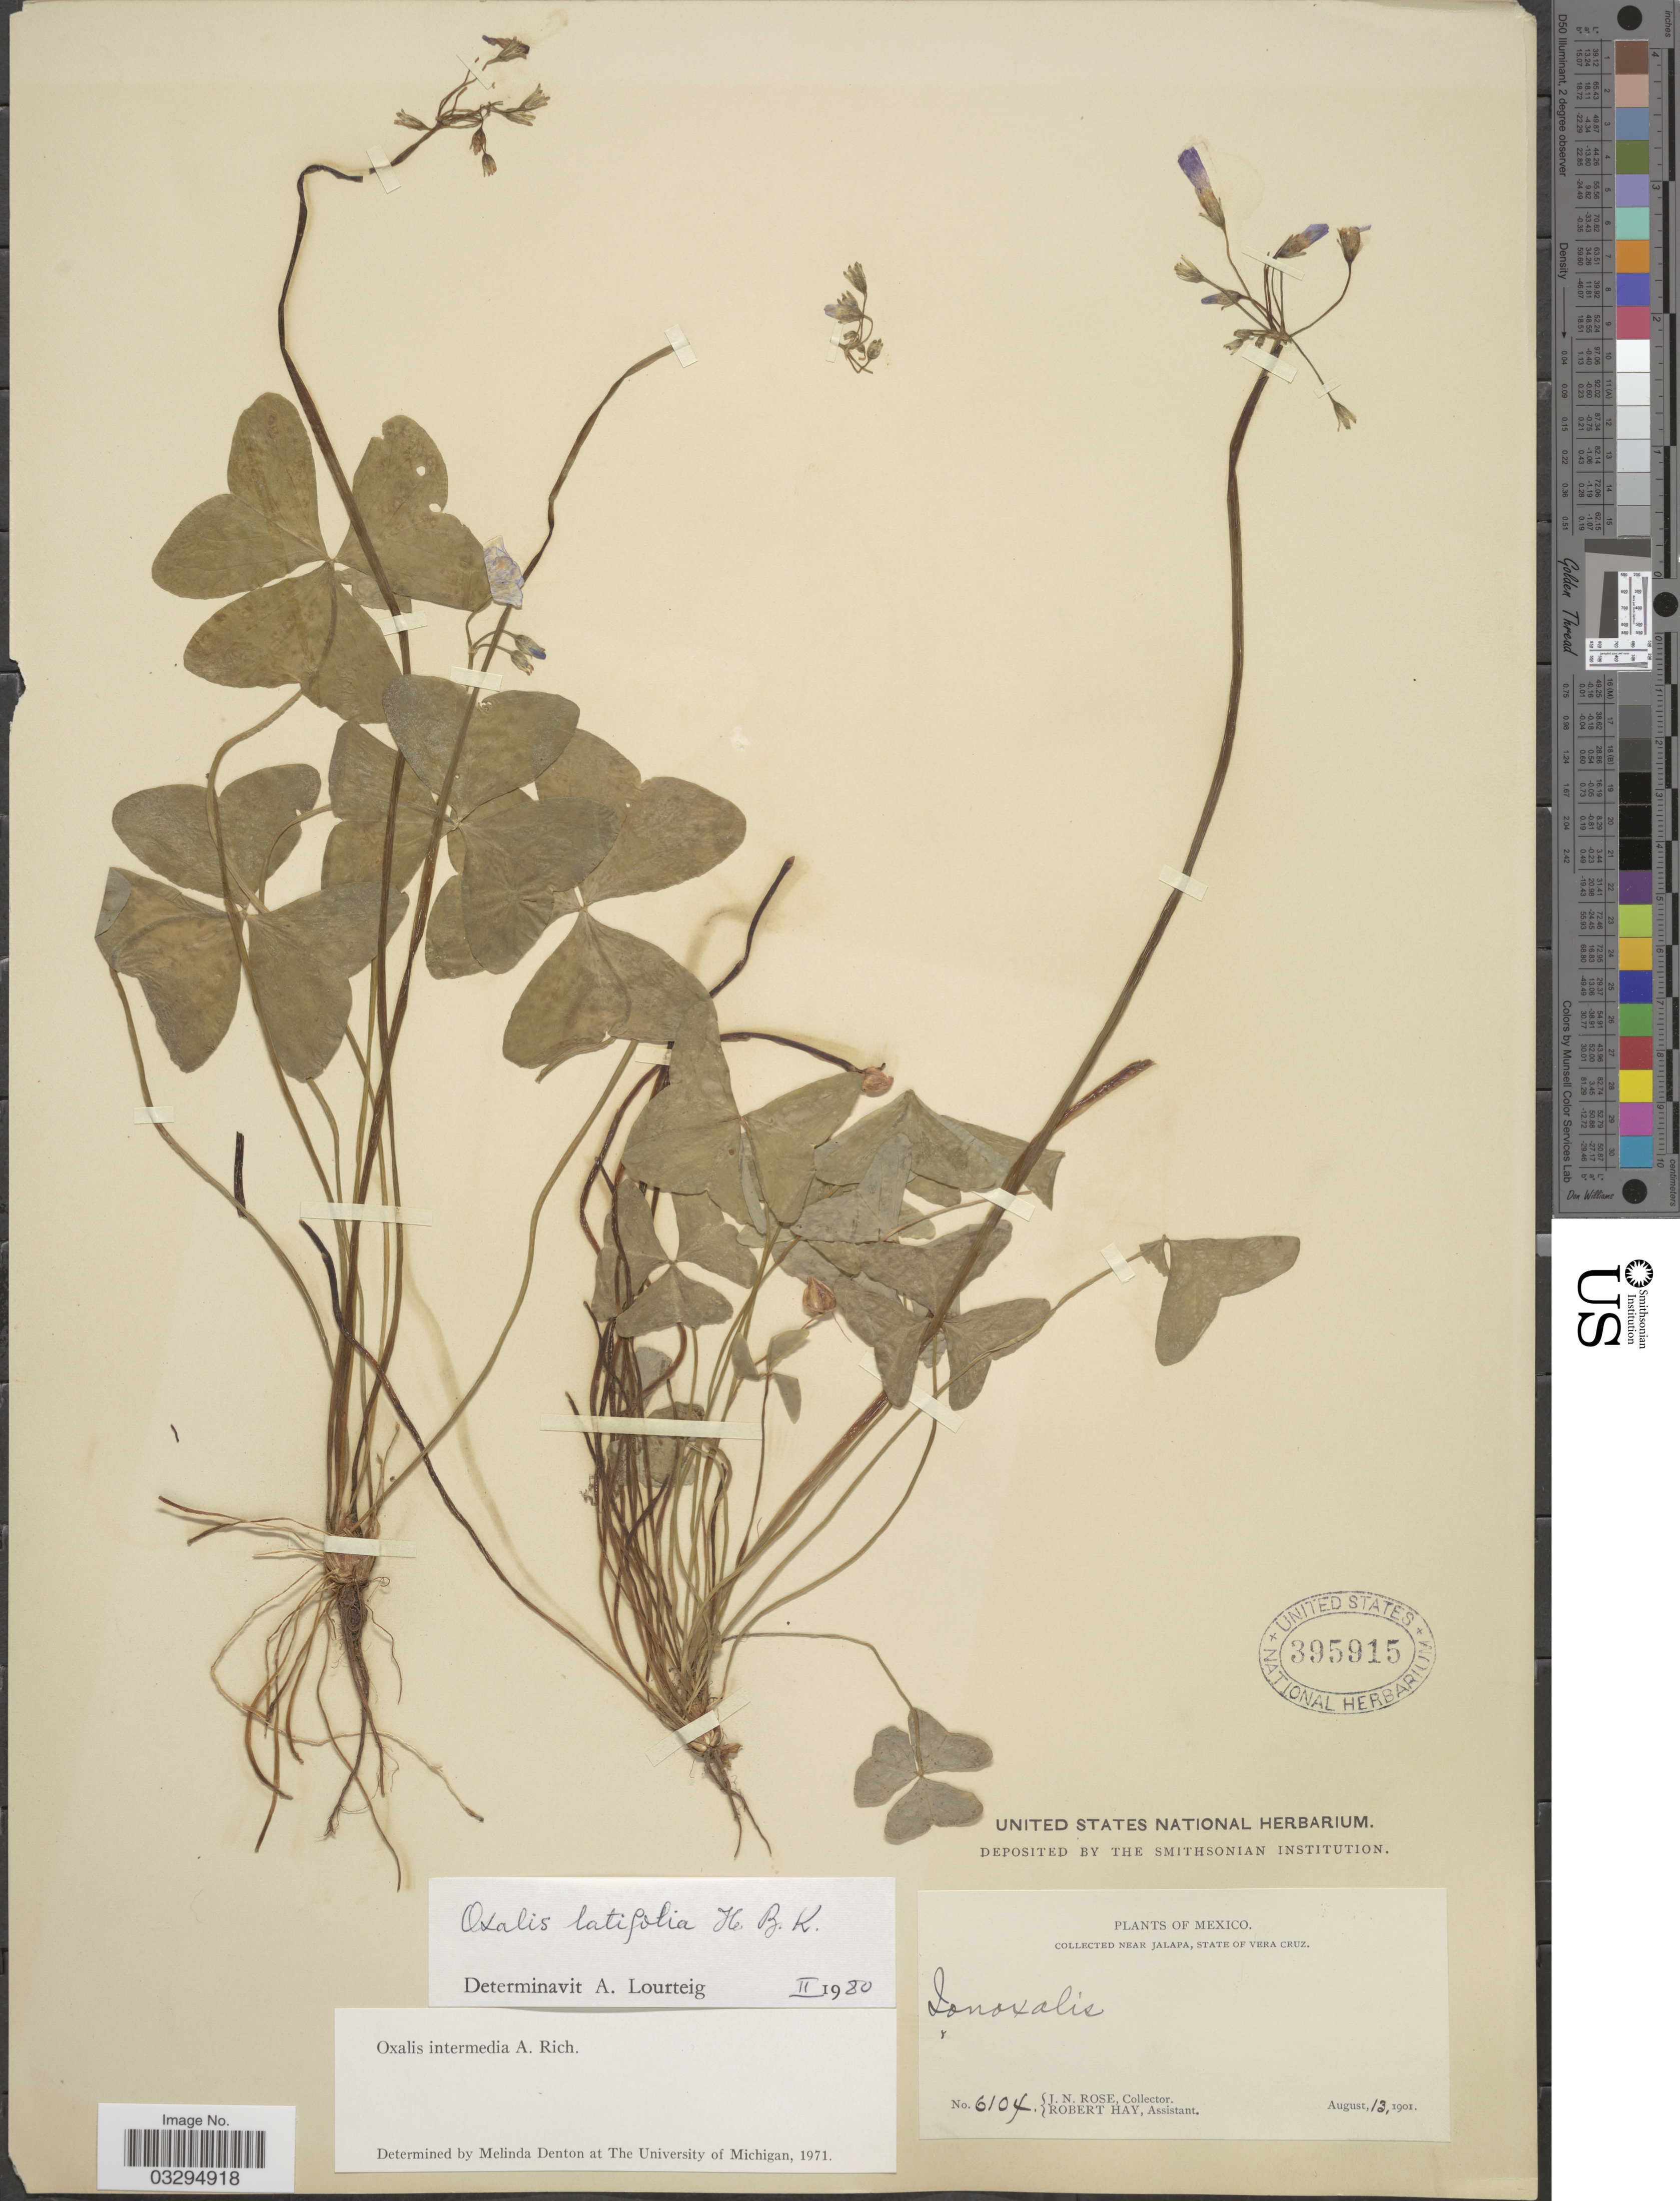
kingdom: Plantae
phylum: Tracheophyta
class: Magnoliopsida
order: Oxalidales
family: Oxalidaceae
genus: Oxalis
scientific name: Oxalis latifolia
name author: Kunth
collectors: J. N. Rose & R. Hay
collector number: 6104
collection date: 1901-08-13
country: Mexico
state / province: Veracruz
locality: Near Jalapa, State of Vera Cruz.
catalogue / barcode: US 395915